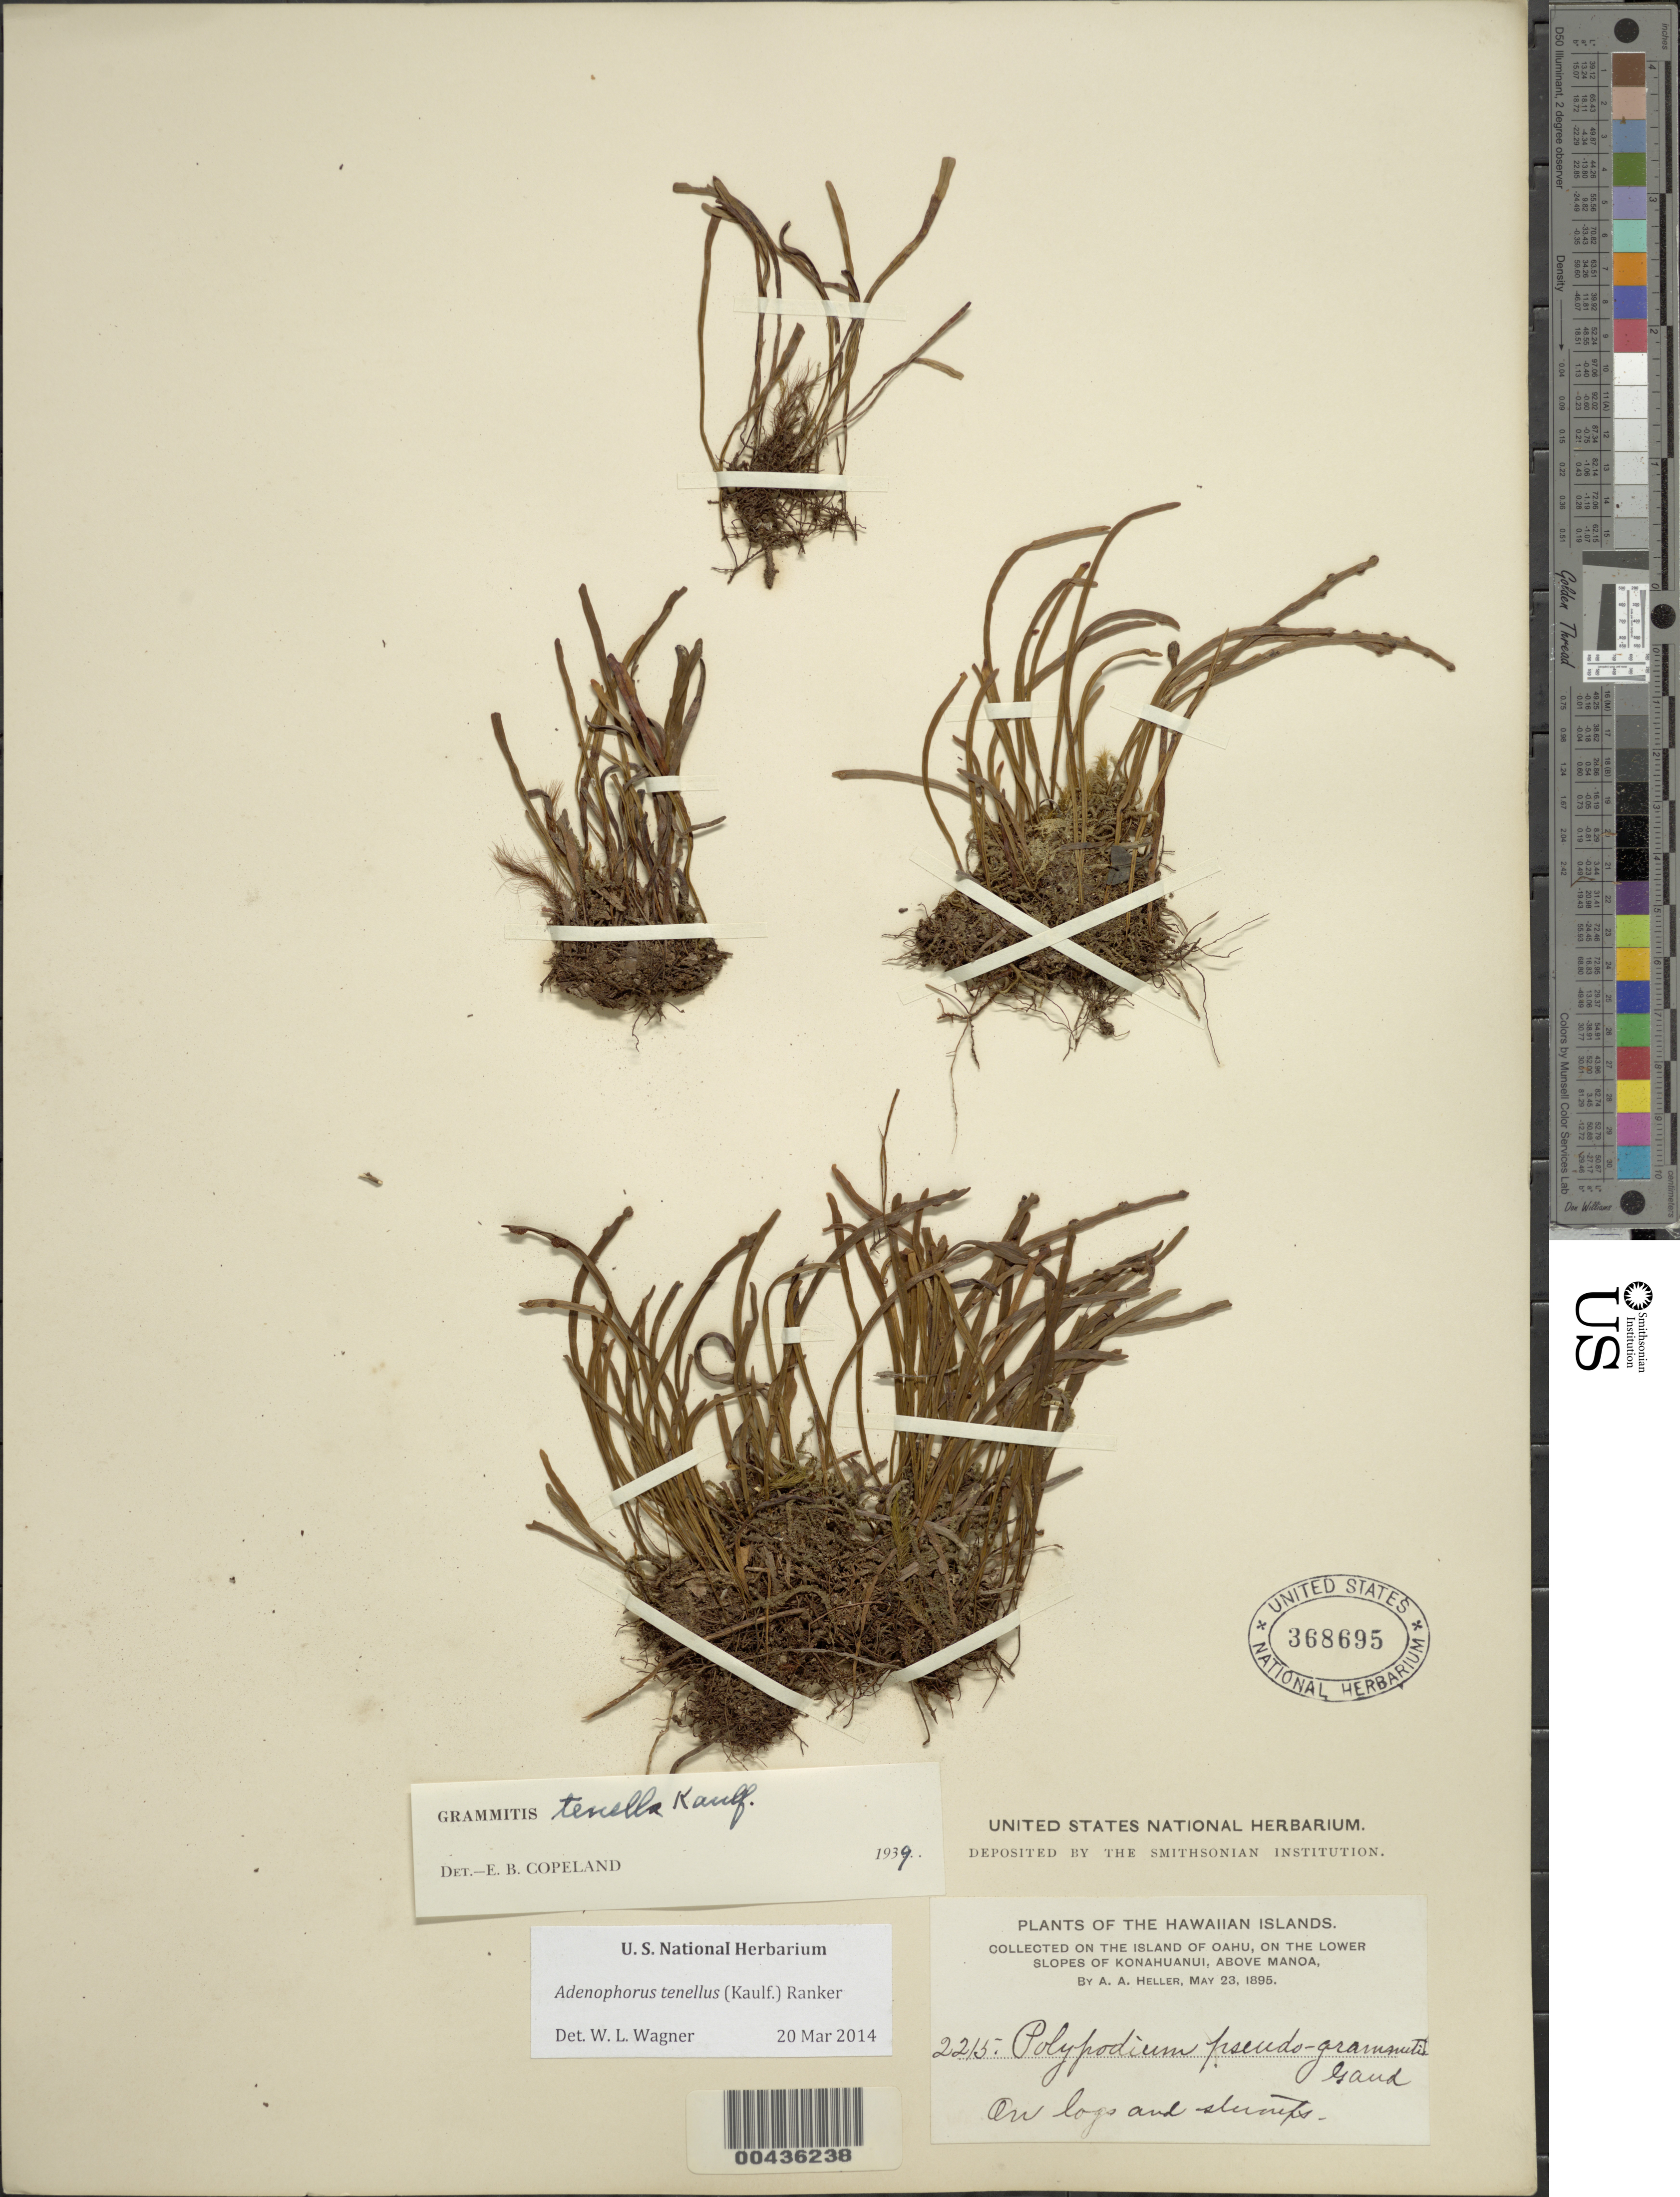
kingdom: Plantae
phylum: Tracheophyta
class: Polypodiopsida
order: Polypodiales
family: Polypodiaceae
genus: Adenophorus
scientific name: Adenophorus tenellus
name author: (Kaulf.) Ranker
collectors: A. A. Heller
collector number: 2215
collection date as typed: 23 May 1895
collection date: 1895-05-23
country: United States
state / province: Hawaii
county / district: Honolulu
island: Oahu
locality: On the lower slopes of Konahuanui, above Manoa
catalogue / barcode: US 368695